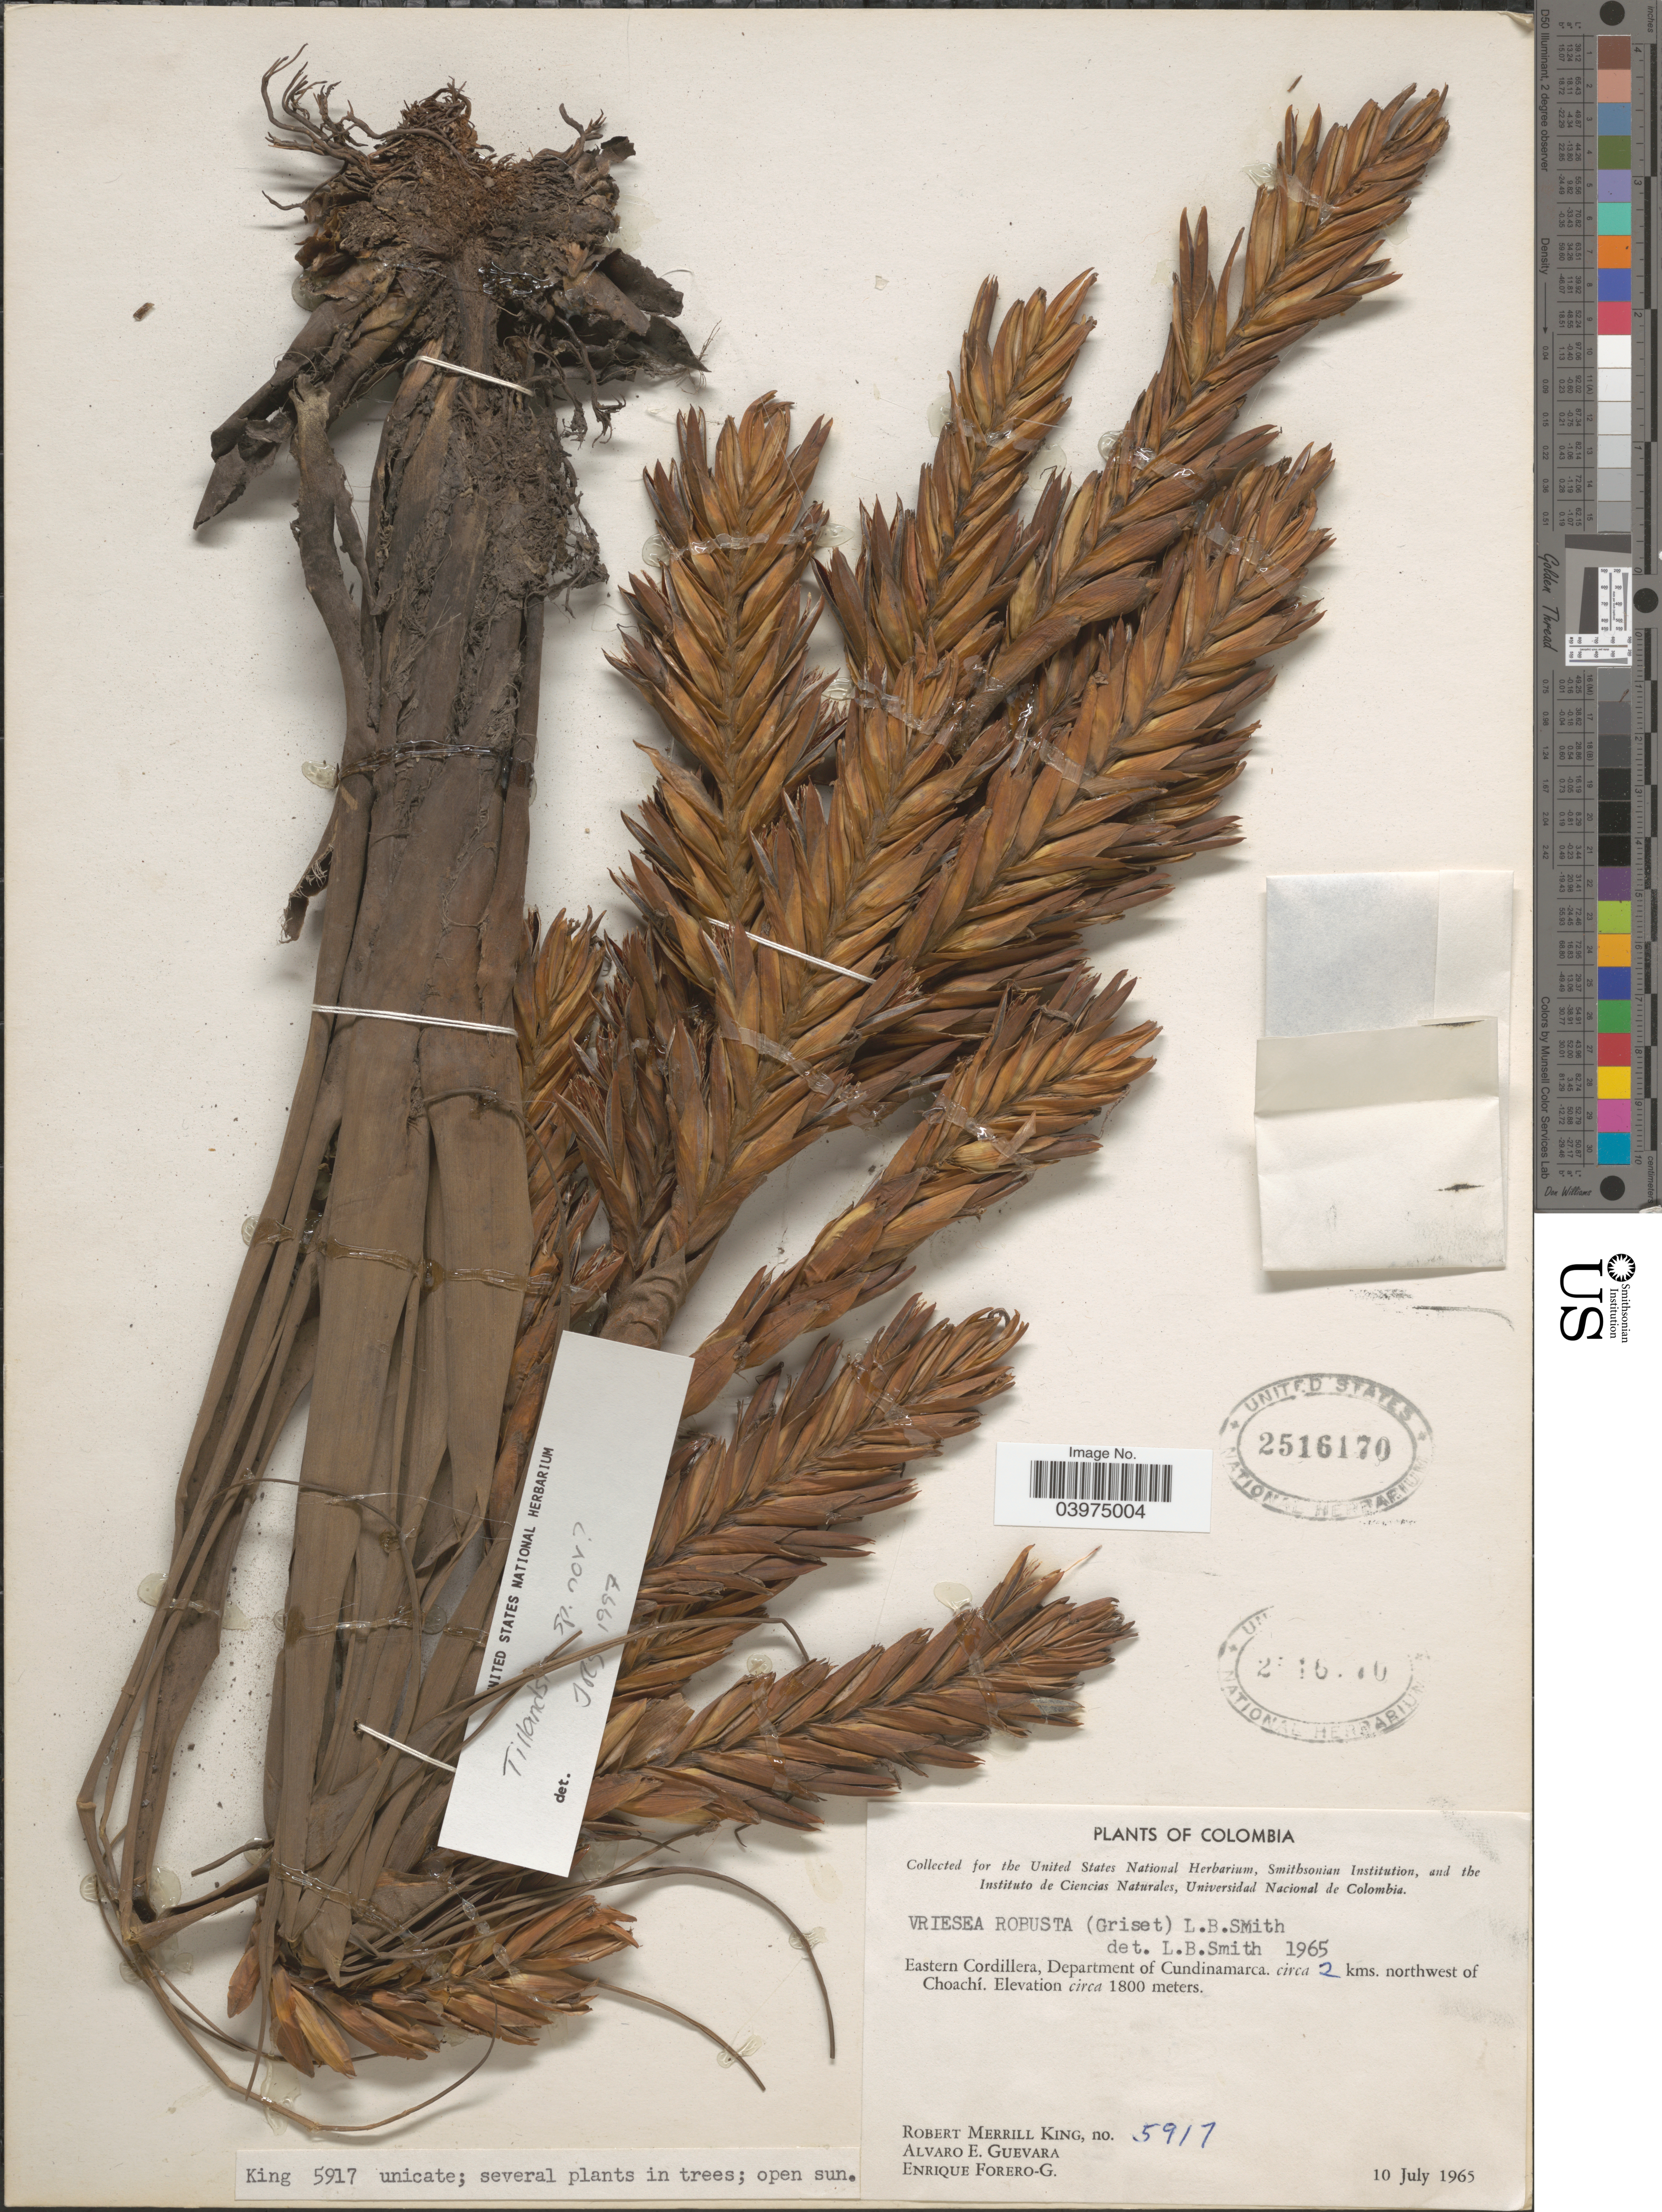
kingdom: Plantae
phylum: Tracheophyta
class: Liliopsida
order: Poales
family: Bromeliaceae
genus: Tillandsia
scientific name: Tillandsia sp.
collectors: R. M. King, A. E. Guevara & E. Forero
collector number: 5917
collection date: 1965-07-10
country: Colombia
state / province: Cundinamarca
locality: Eastern Cordillera, Department of Cundinamarca, circa 2 kms. northwest of Choachí.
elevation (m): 1800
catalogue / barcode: US 2516170